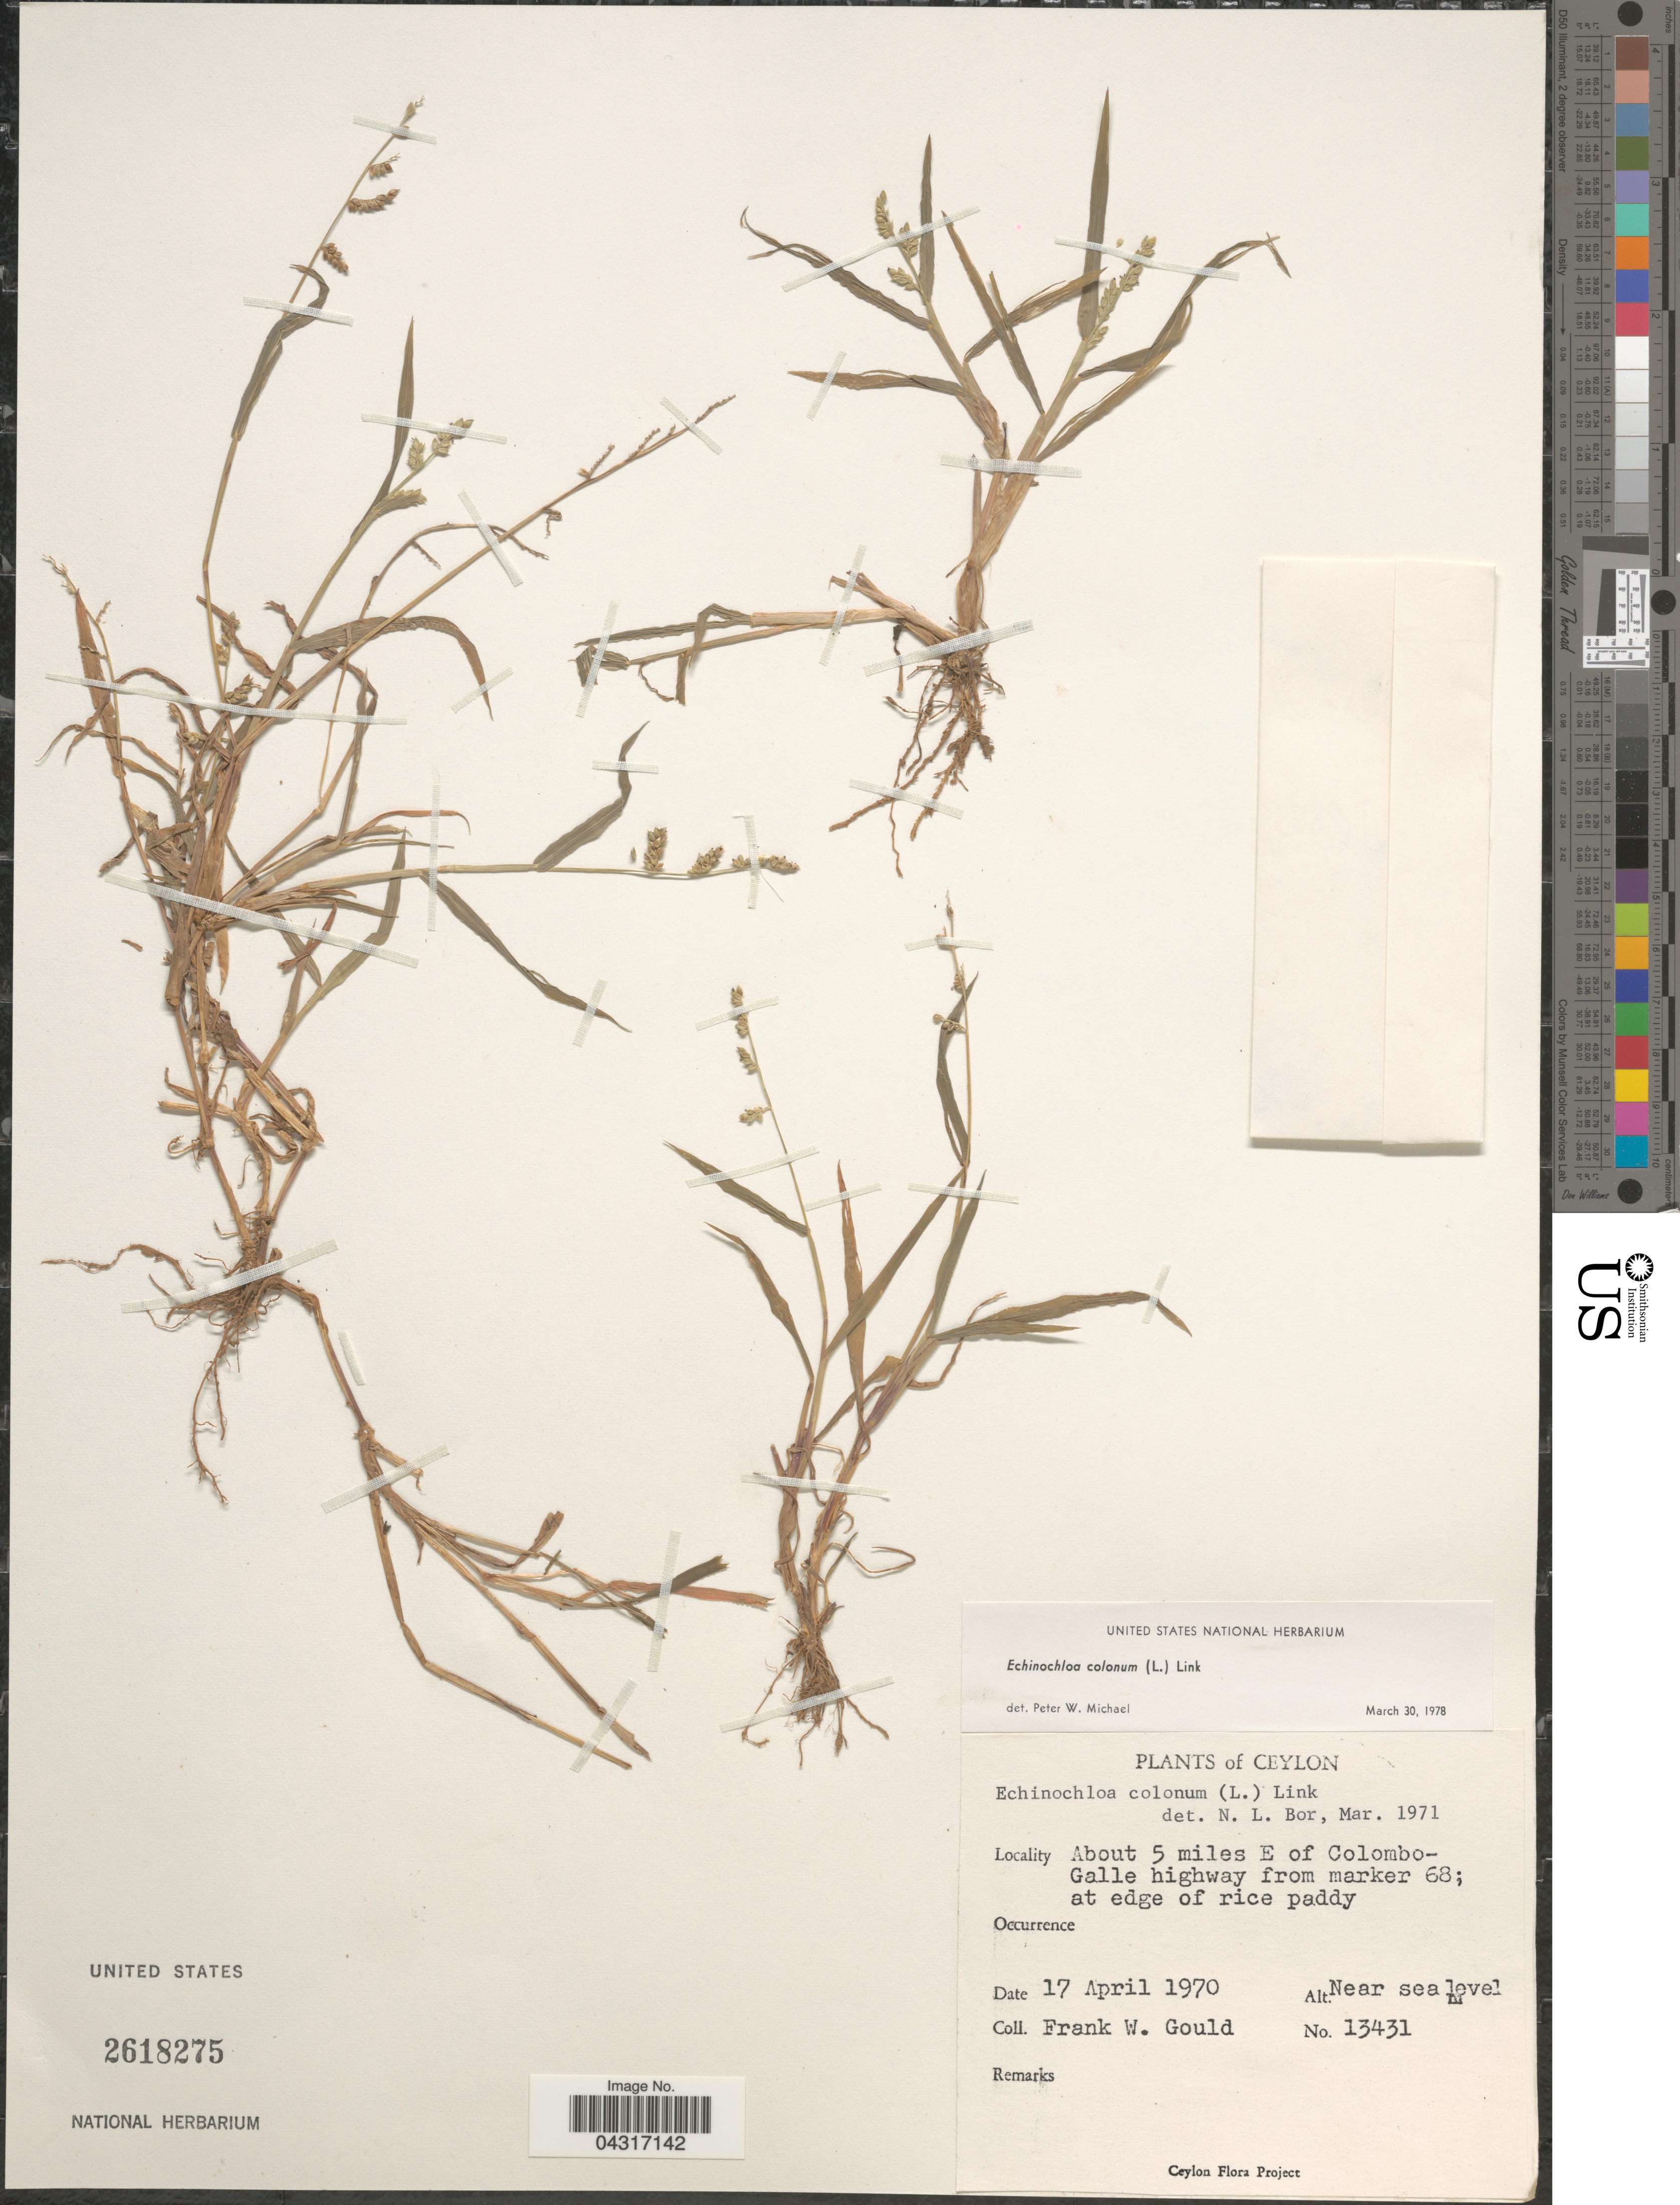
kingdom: Plantae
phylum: Tracheophyta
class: Liliopsida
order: Poales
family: Poaceae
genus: Echinochloa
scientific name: Echinochloa colona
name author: (L.) Link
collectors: F. W. Gould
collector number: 13431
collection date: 1970-04-17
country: Sri Lanka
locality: Ceylon. About 5 miles E of Colombo-Galle highway from marker 68; at edge of rice paddy.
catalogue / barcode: US 2618275